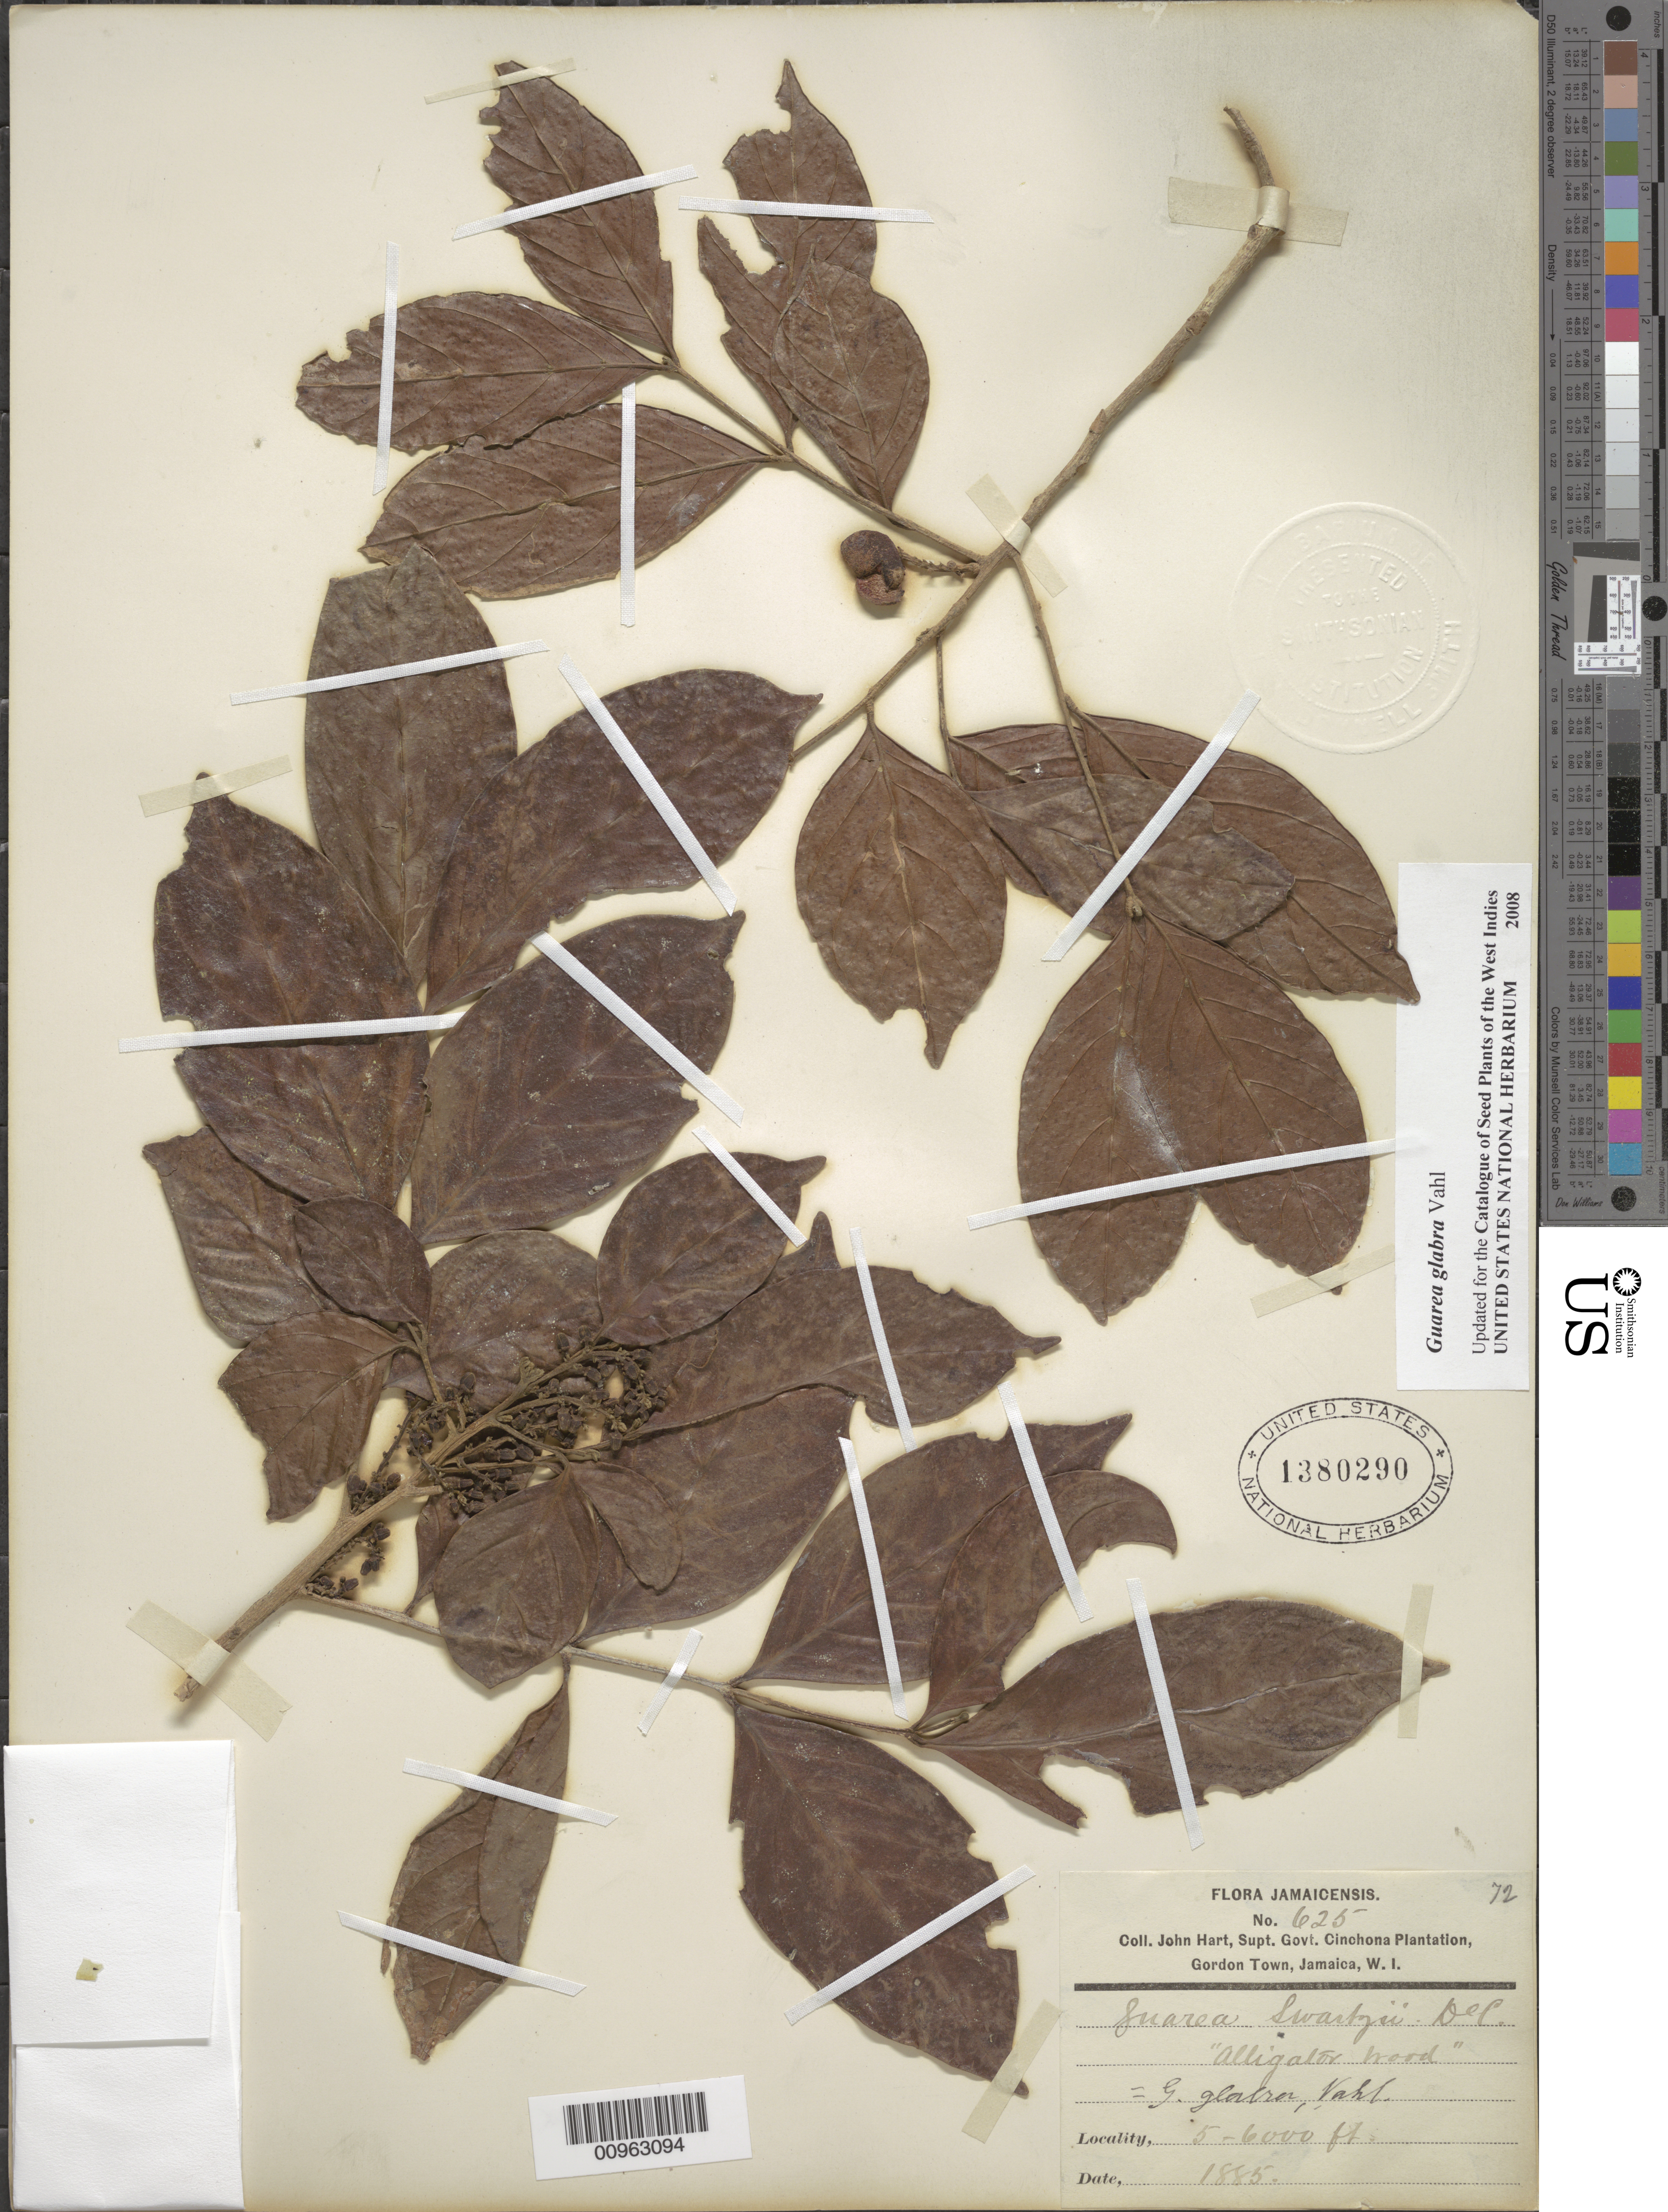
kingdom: Plantae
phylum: Tracheophyta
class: Magnoliopsida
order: Sapindales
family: Meliaceae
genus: Guarea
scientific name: Guarea glabra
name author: Vahl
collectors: J. Hart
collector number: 625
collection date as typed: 1885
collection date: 1885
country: Jamaica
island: Jamaica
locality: Gordon Town, Supt. Govt. Cinchona Plantation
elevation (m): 2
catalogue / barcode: US 1380290